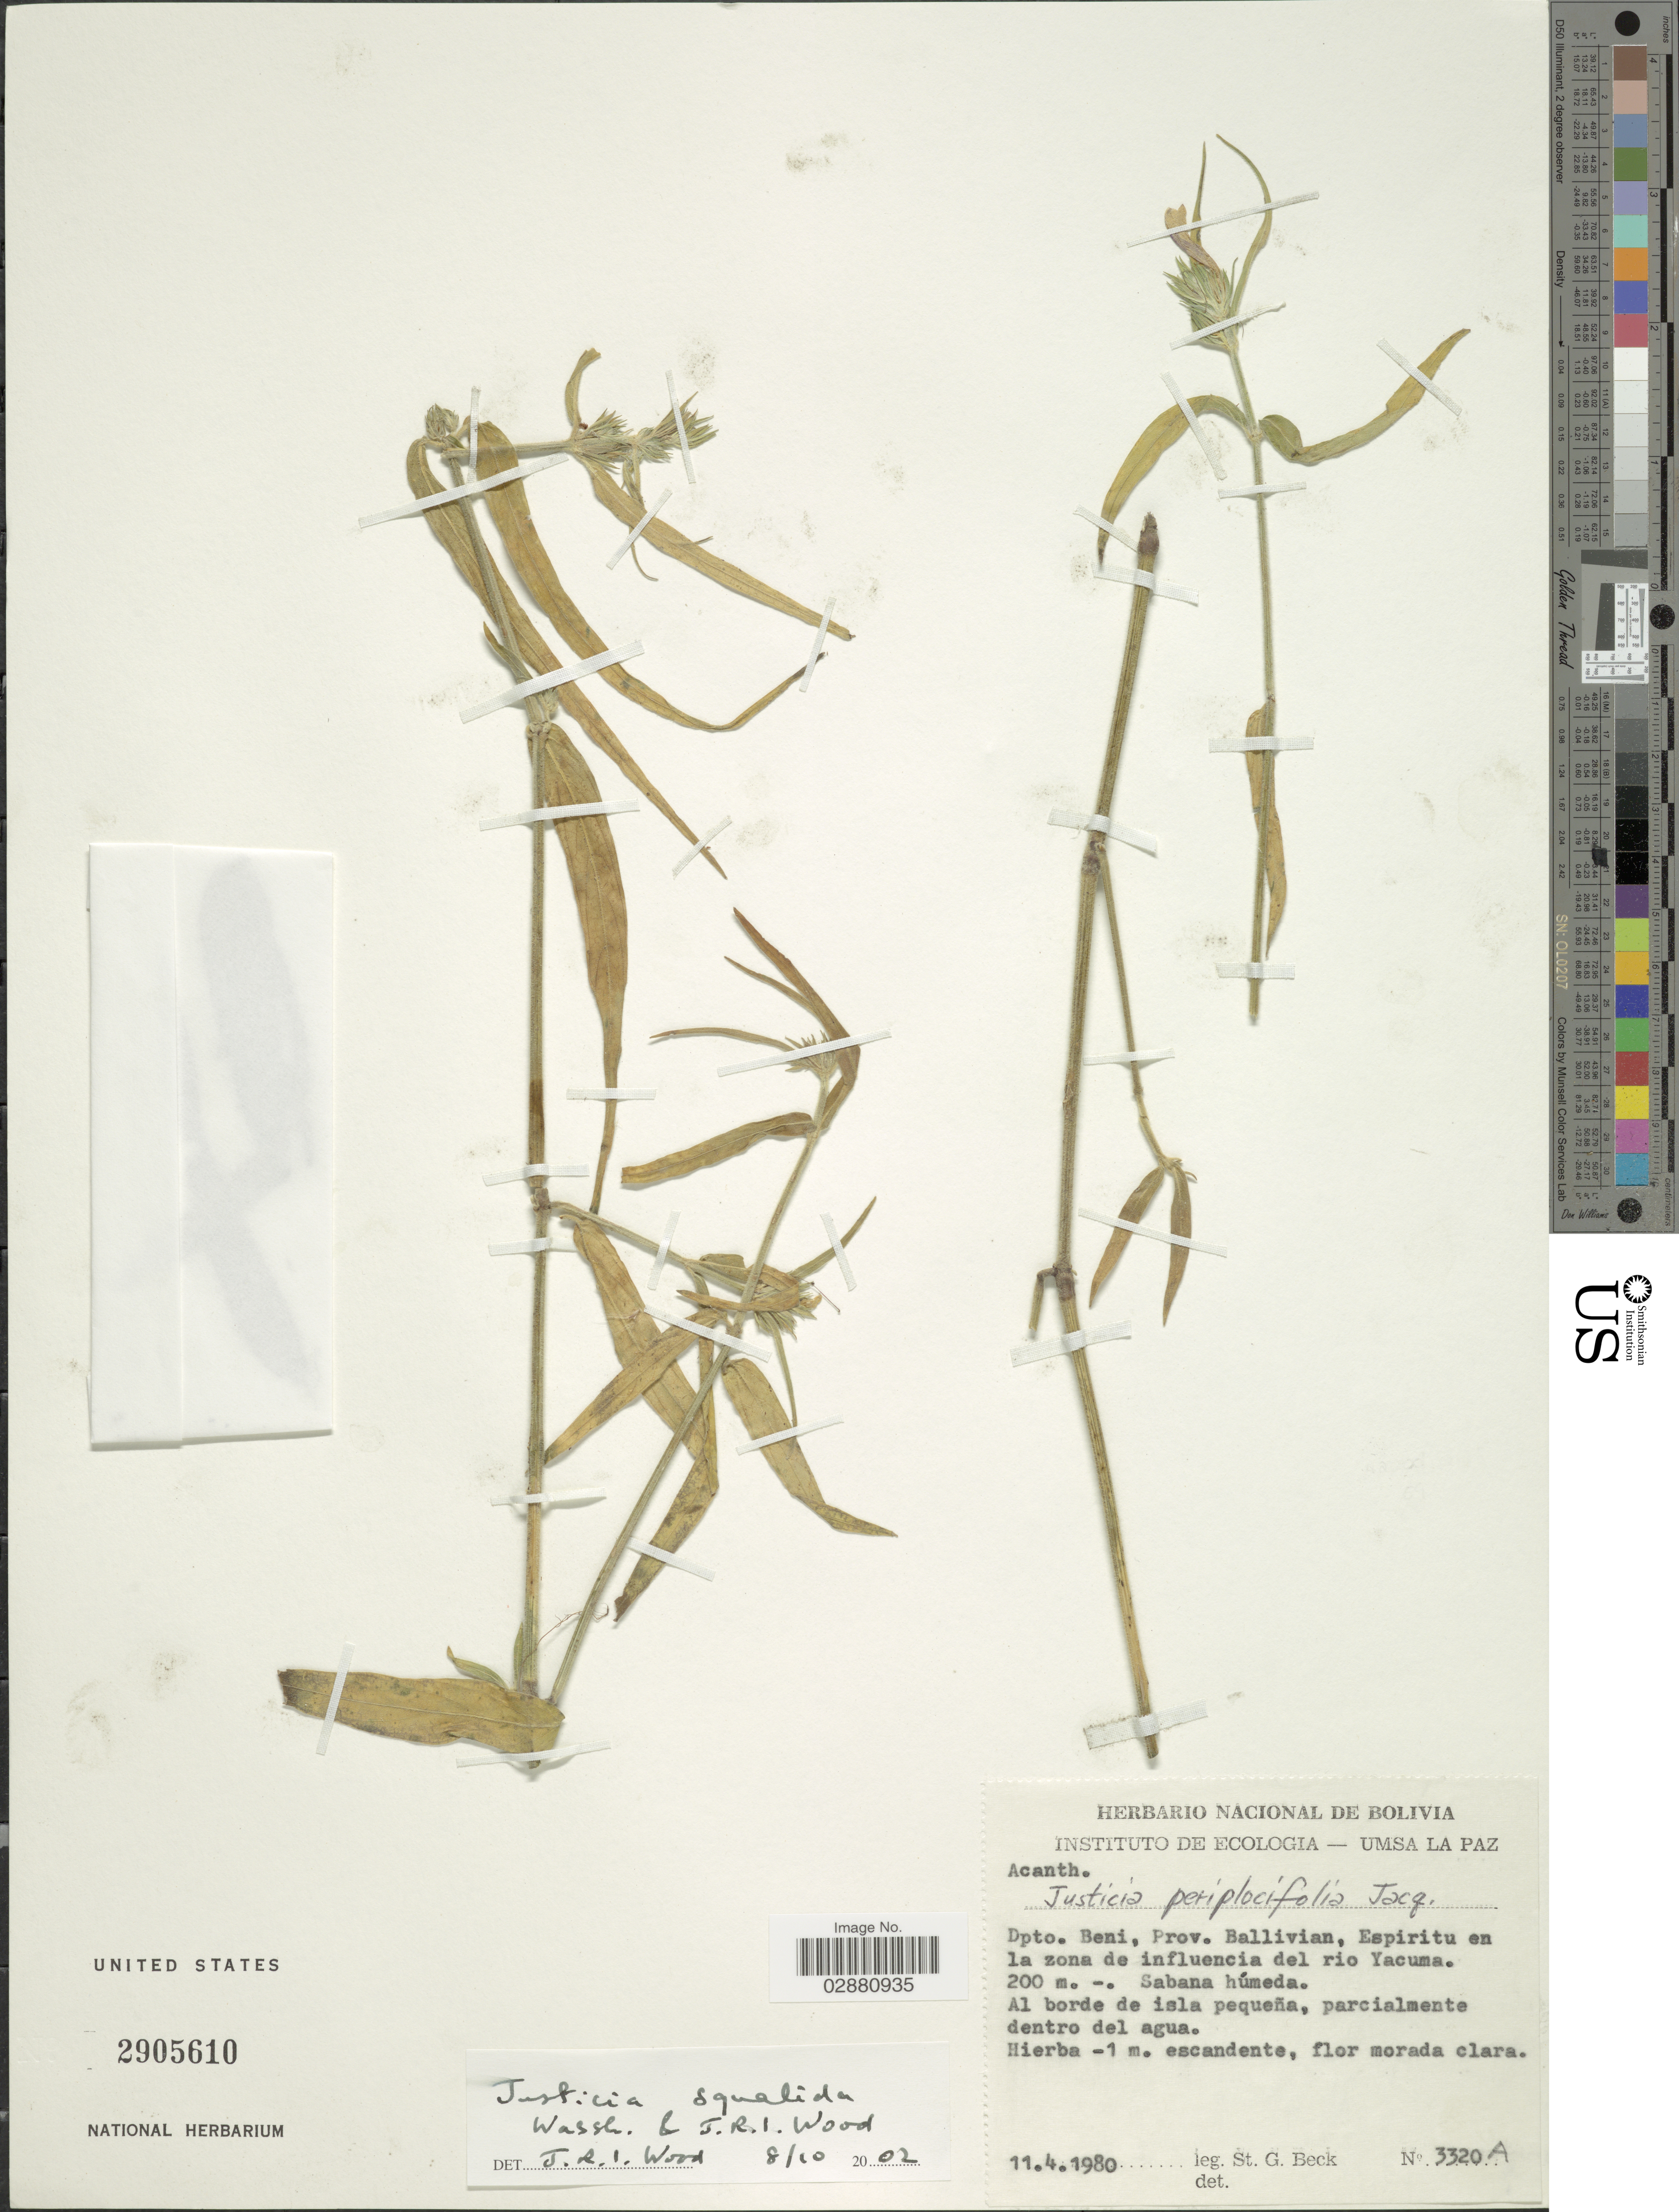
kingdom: Plantae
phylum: Tracheophyta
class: Magnoliopsida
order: Lamiales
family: Acanthaceae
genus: Justicia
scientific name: Justicia squalida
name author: Wassh. & J.R.I. Wood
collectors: S. Beck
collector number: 3320A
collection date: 1980-04-11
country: Bolivia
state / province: Beni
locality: Dpto. Beni, Prov. Ballivian, Espiritu en la zona de influencia del rio Yacuma.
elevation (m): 200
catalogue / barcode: US 2905610